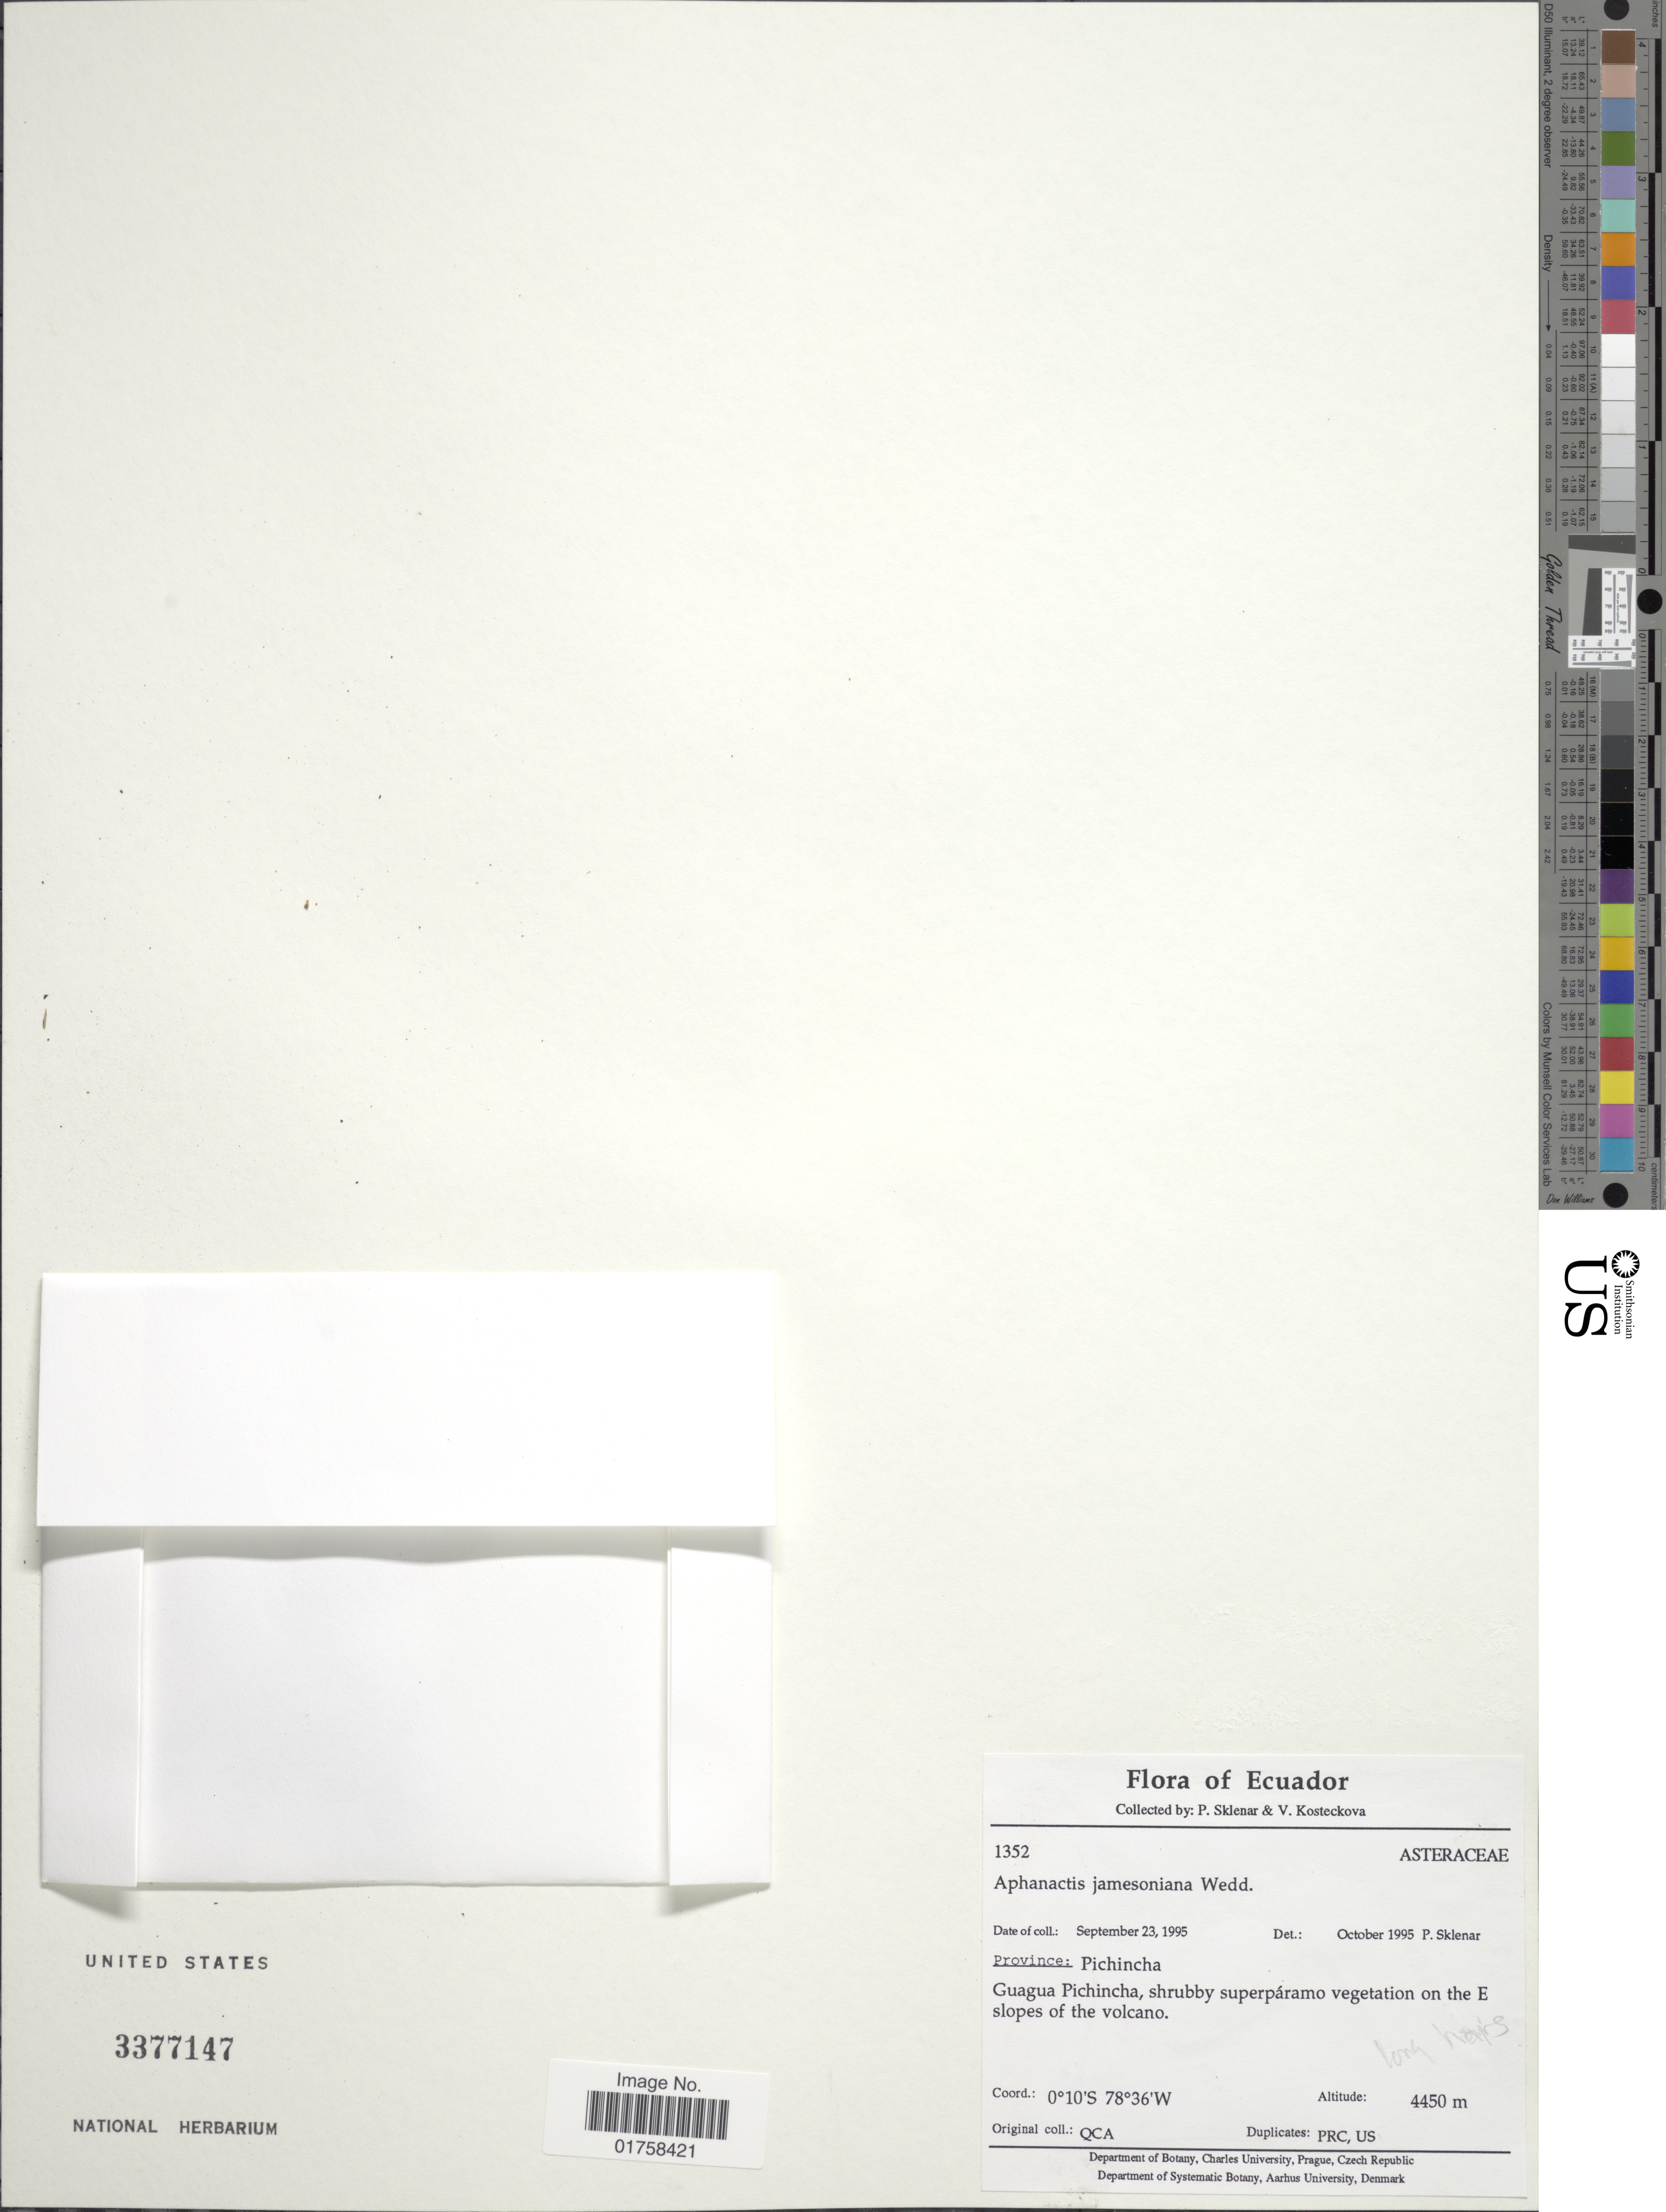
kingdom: Plantae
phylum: Tracheophyta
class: Magnoliopsida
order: Asterales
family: Asteraceae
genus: Aphanactis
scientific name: Aphanactis jamesoniana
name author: Wedd.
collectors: P. Sklenár & V. Kosteckova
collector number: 1352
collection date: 1995-09-23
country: Ecuador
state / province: Pichincha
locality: Ecuador. Province of Pichincha. Guagua Pichincha, shrubby superparamo vegetation on the E slope of the volcano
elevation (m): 4450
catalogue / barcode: US 3377147